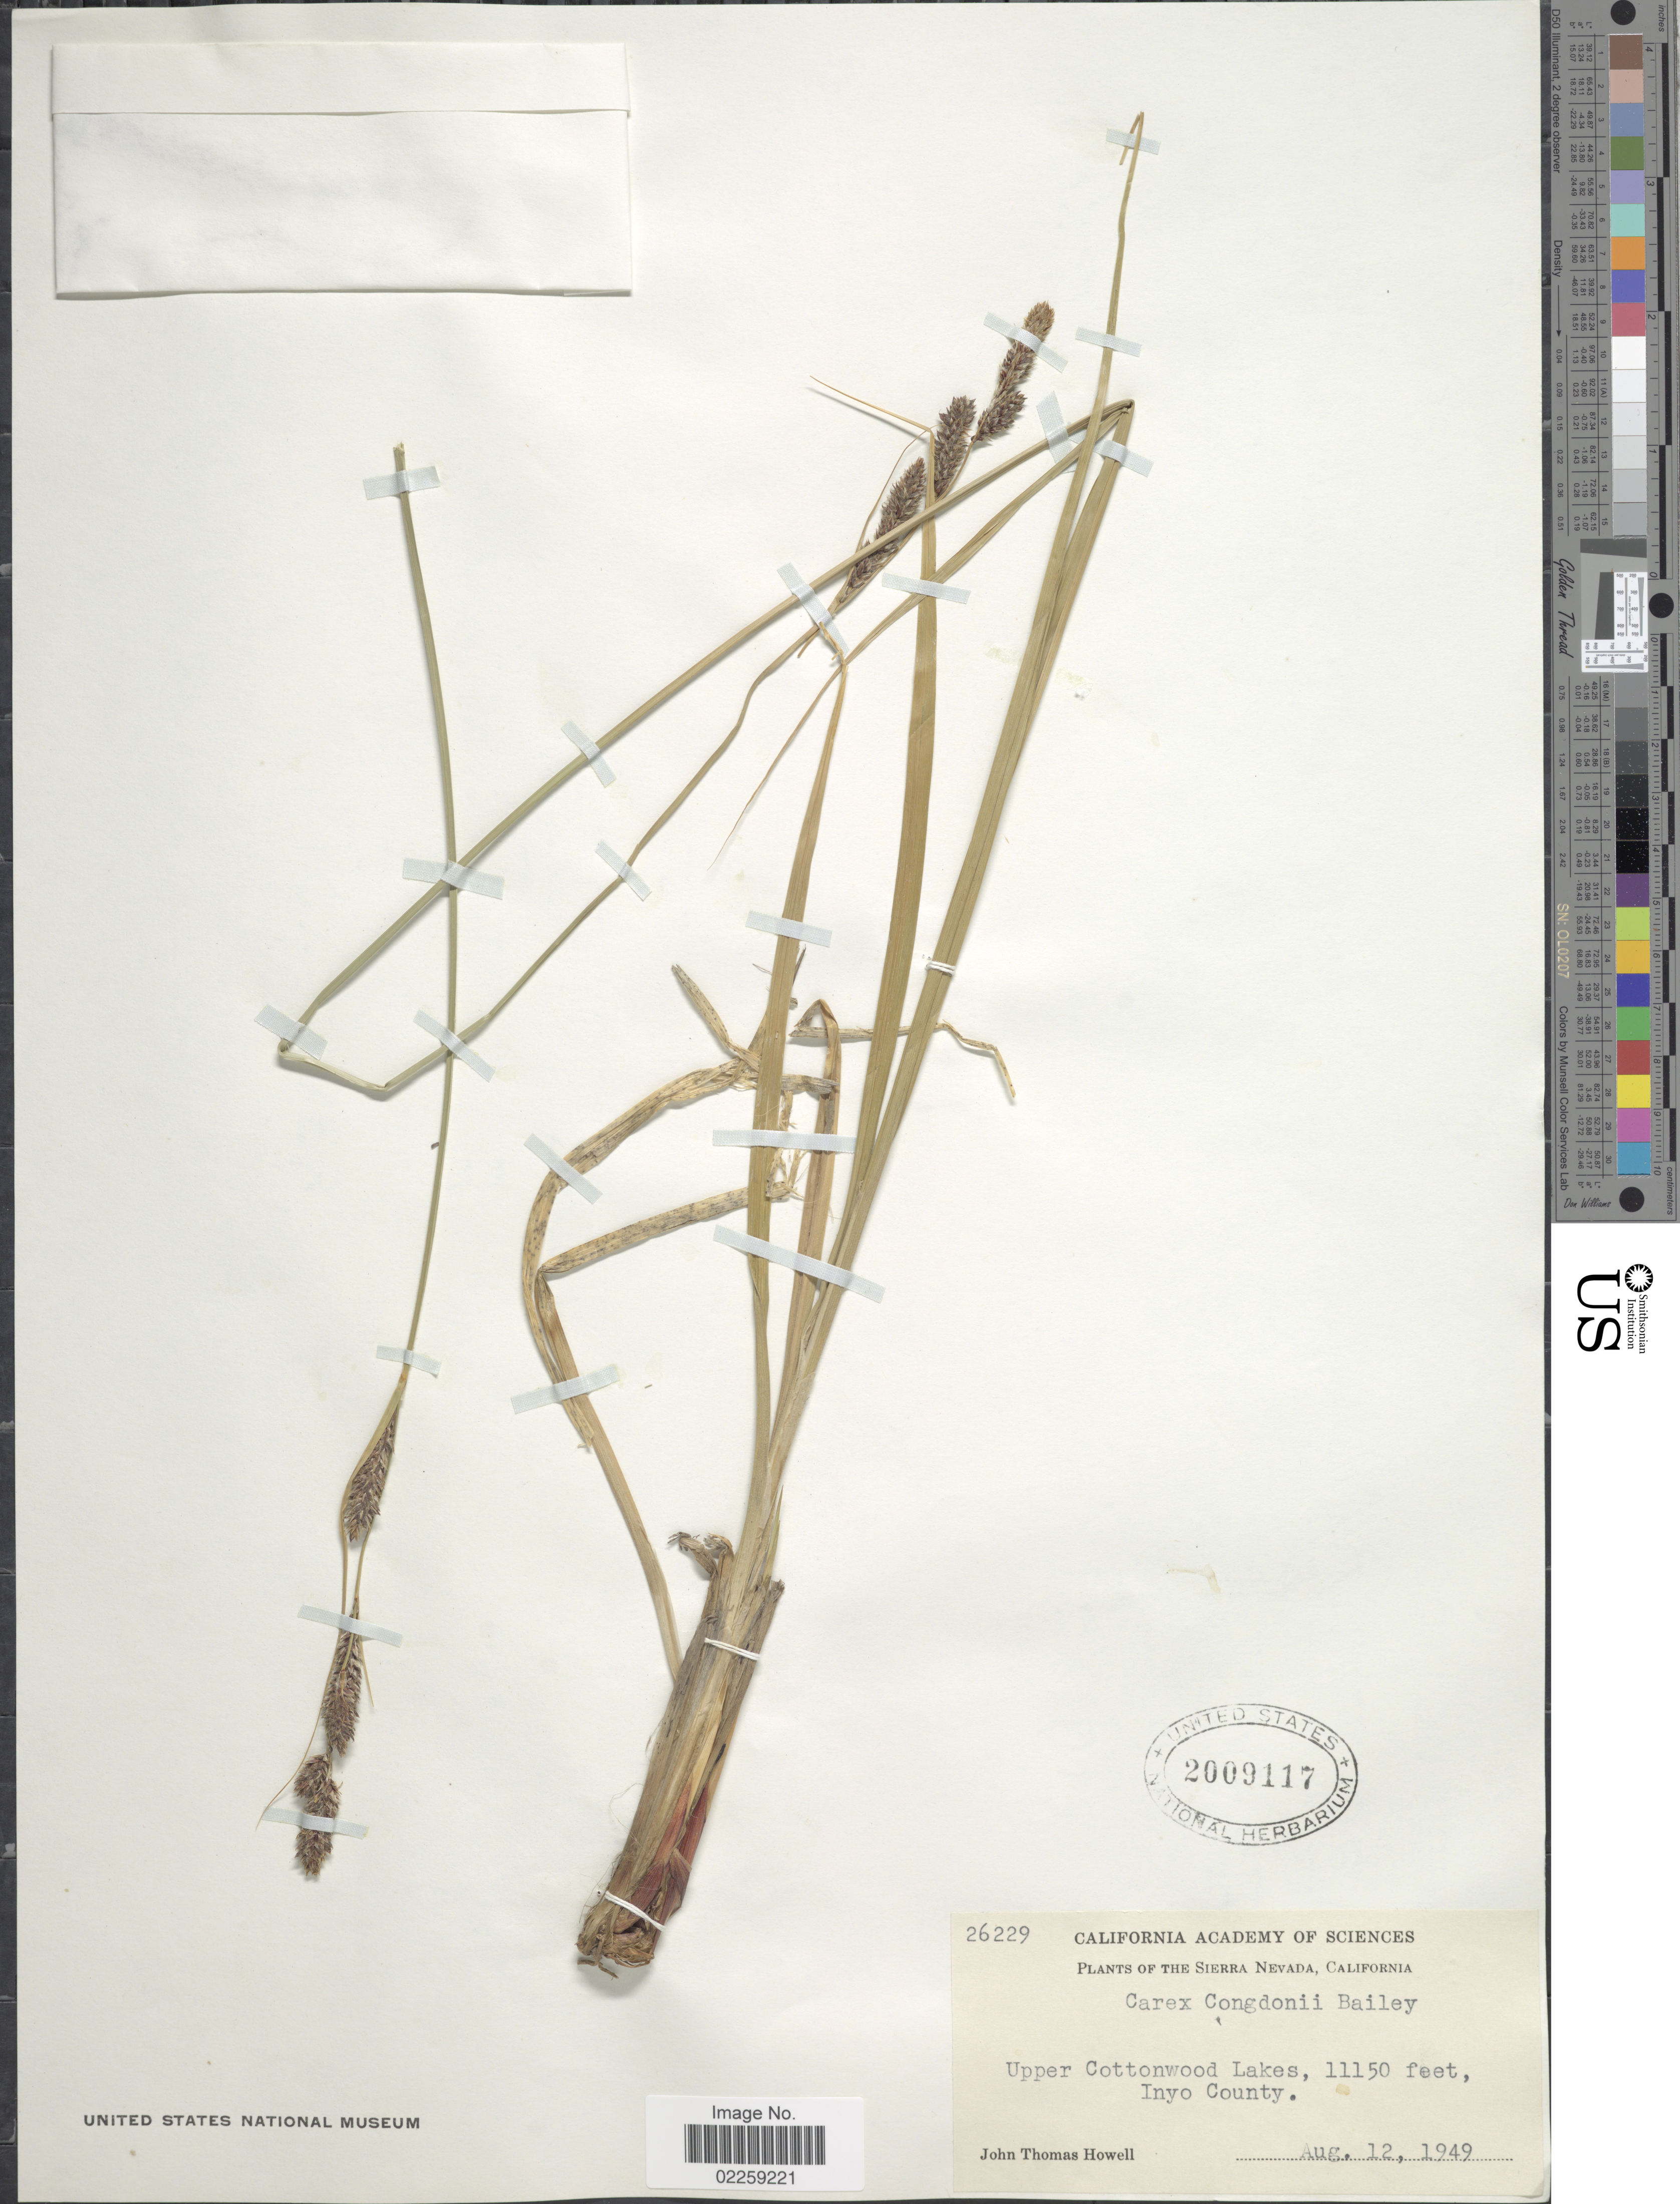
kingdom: Plantae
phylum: Tracheophyta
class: Liliopsida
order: Poales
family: Cyperaceae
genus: Carex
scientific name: Carex congdonii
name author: L.H. Bailey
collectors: J. T. Howell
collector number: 26229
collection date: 1949-08-12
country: United States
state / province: California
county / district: Inyo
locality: Sierra Nevada, Upper Cottonwood Lakes, Inyo County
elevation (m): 3399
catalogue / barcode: US 2009117